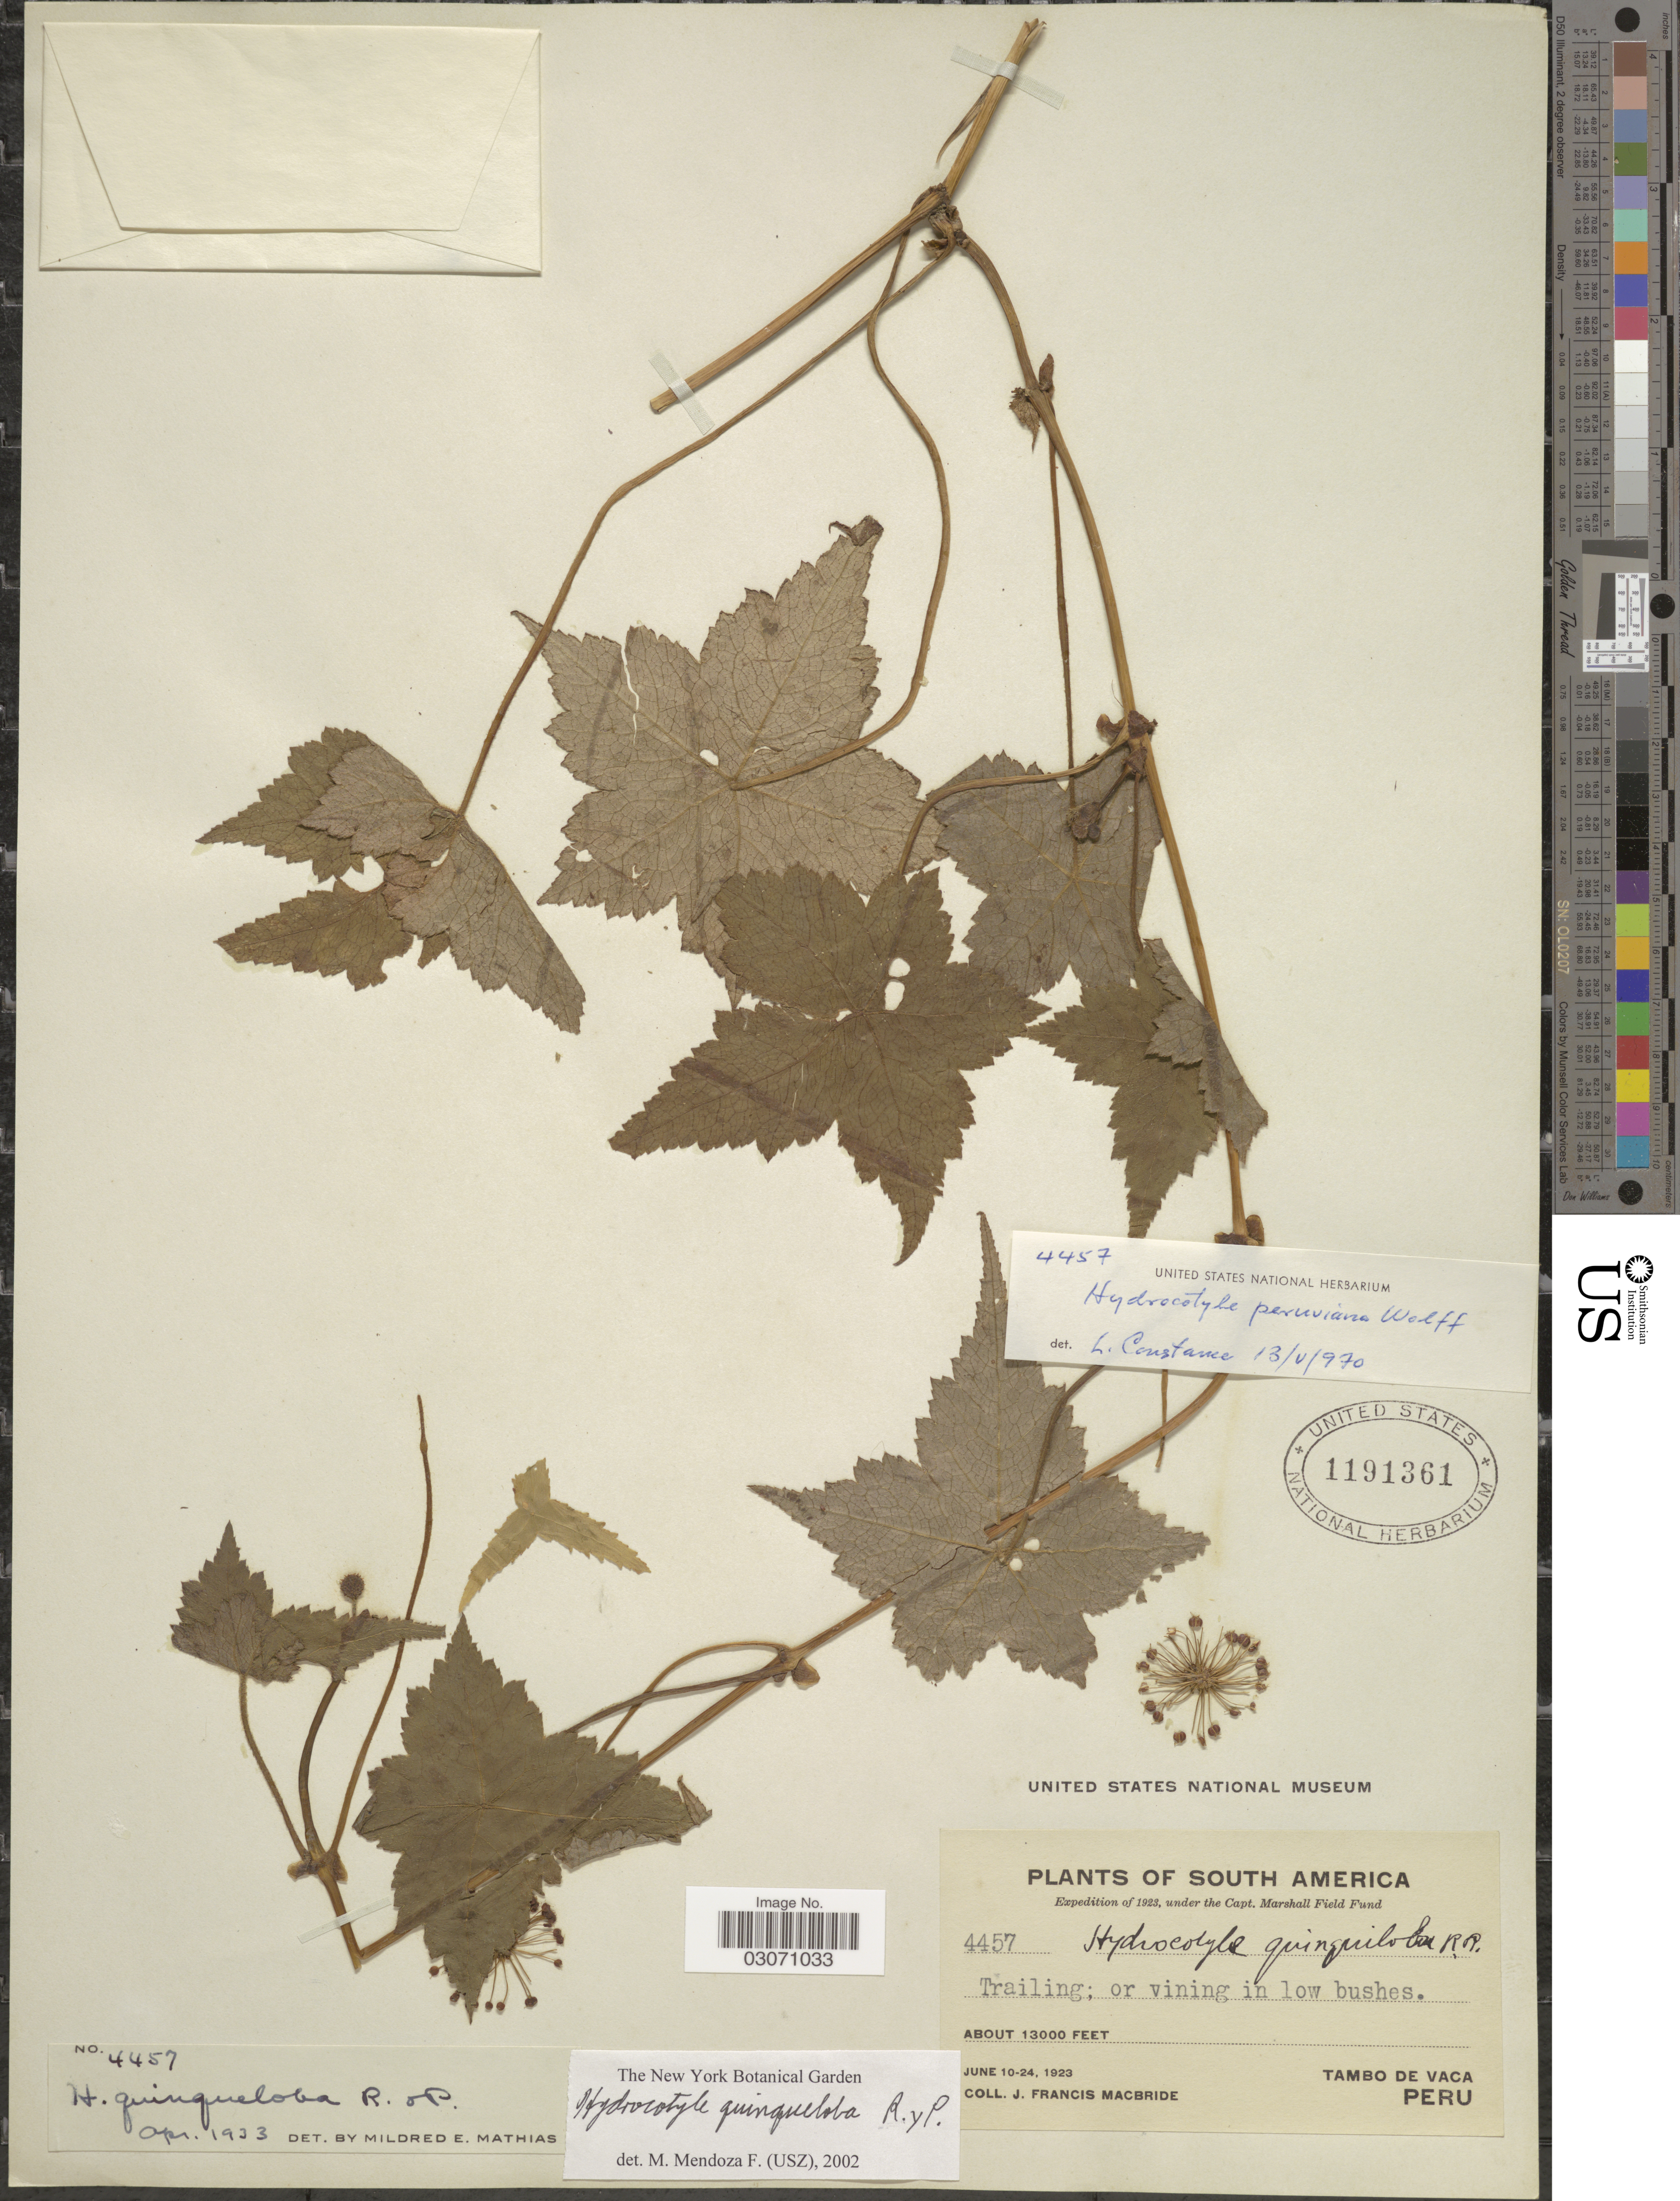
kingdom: Plantae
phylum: Tracheophyta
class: Magnoliopsida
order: Apiales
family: Araliaceae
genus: Hydrocotyle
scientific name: Hydrocotyle quinqueloba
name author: Ruiz & Pav.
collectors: J. F. Macbride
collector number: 4457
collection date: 1923-06-10/1923-06-24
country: Peru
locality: Tambo De Vaca.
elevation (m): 3962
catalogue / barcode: US 1191361